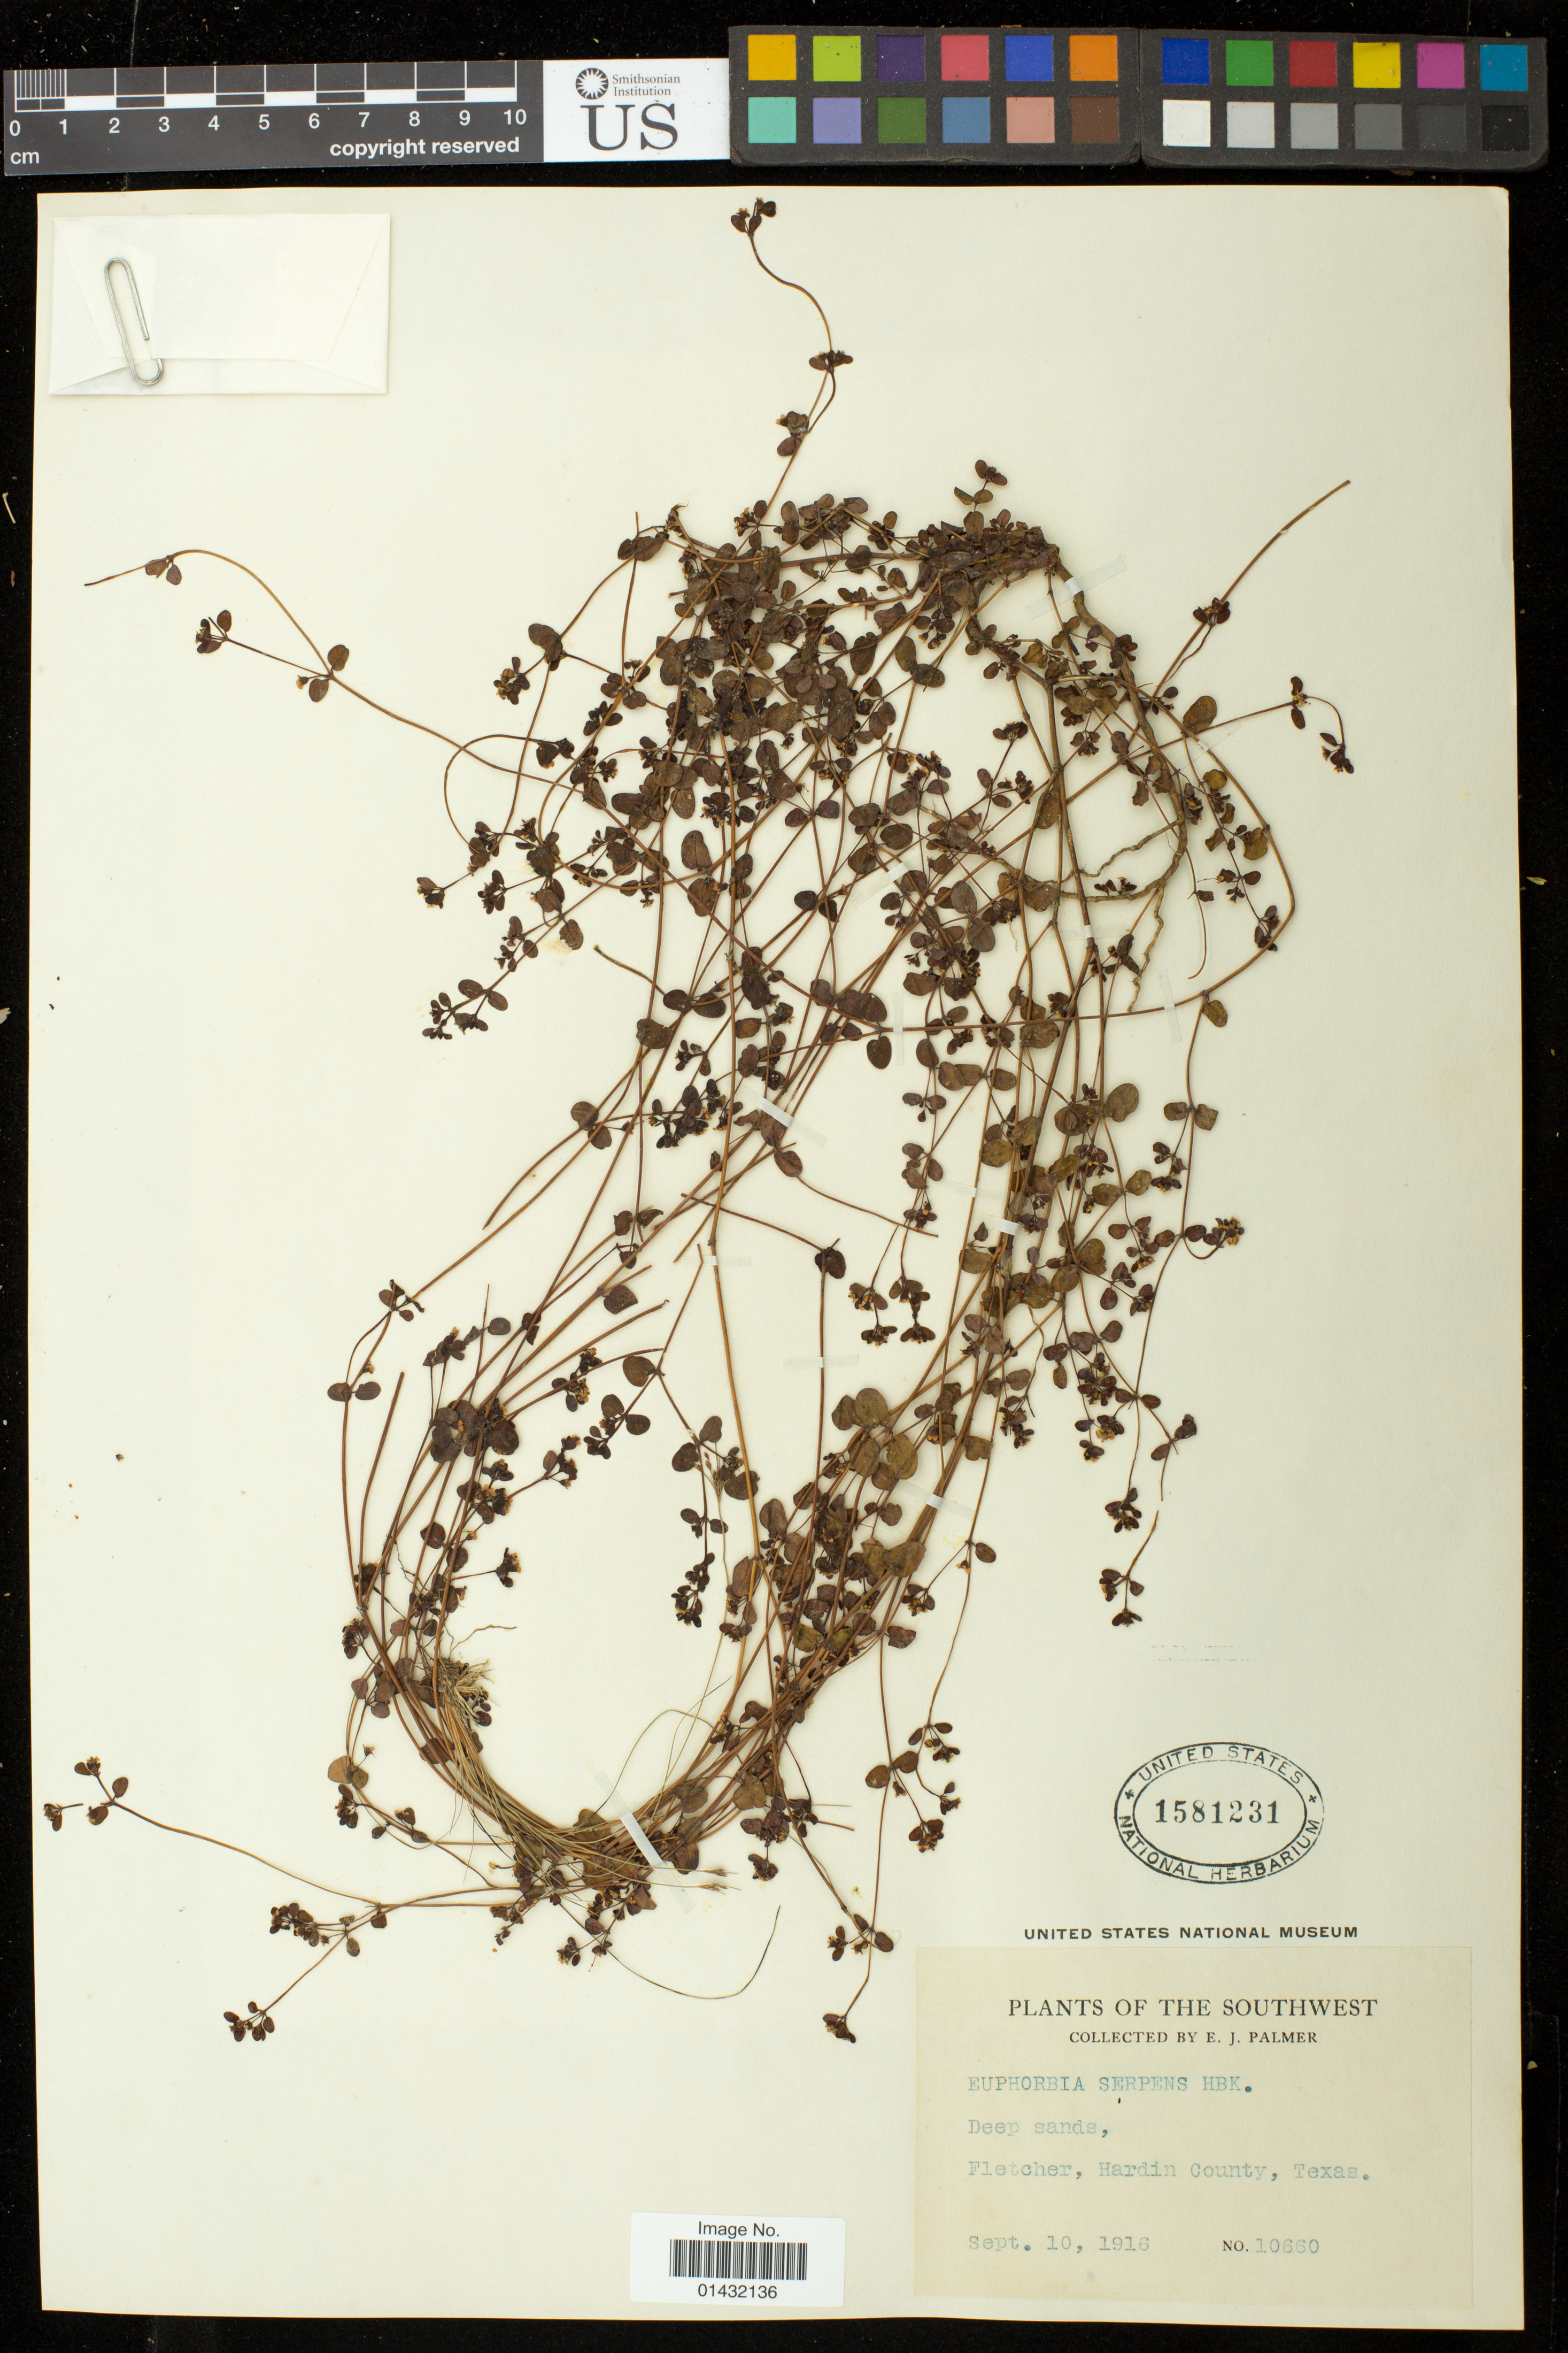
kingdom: Plantae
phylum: Tracheophyta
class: Magnoliopsida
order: Malpighiales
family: Euphorbiaceae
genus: Euphorbia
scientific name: Euphorbia cordifolia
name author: C.A. Mey. & Boiss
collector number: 10660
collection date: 1916-09-10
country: United States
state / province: Texas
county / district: Hardin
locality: Fletcher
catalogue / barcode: US 1581231